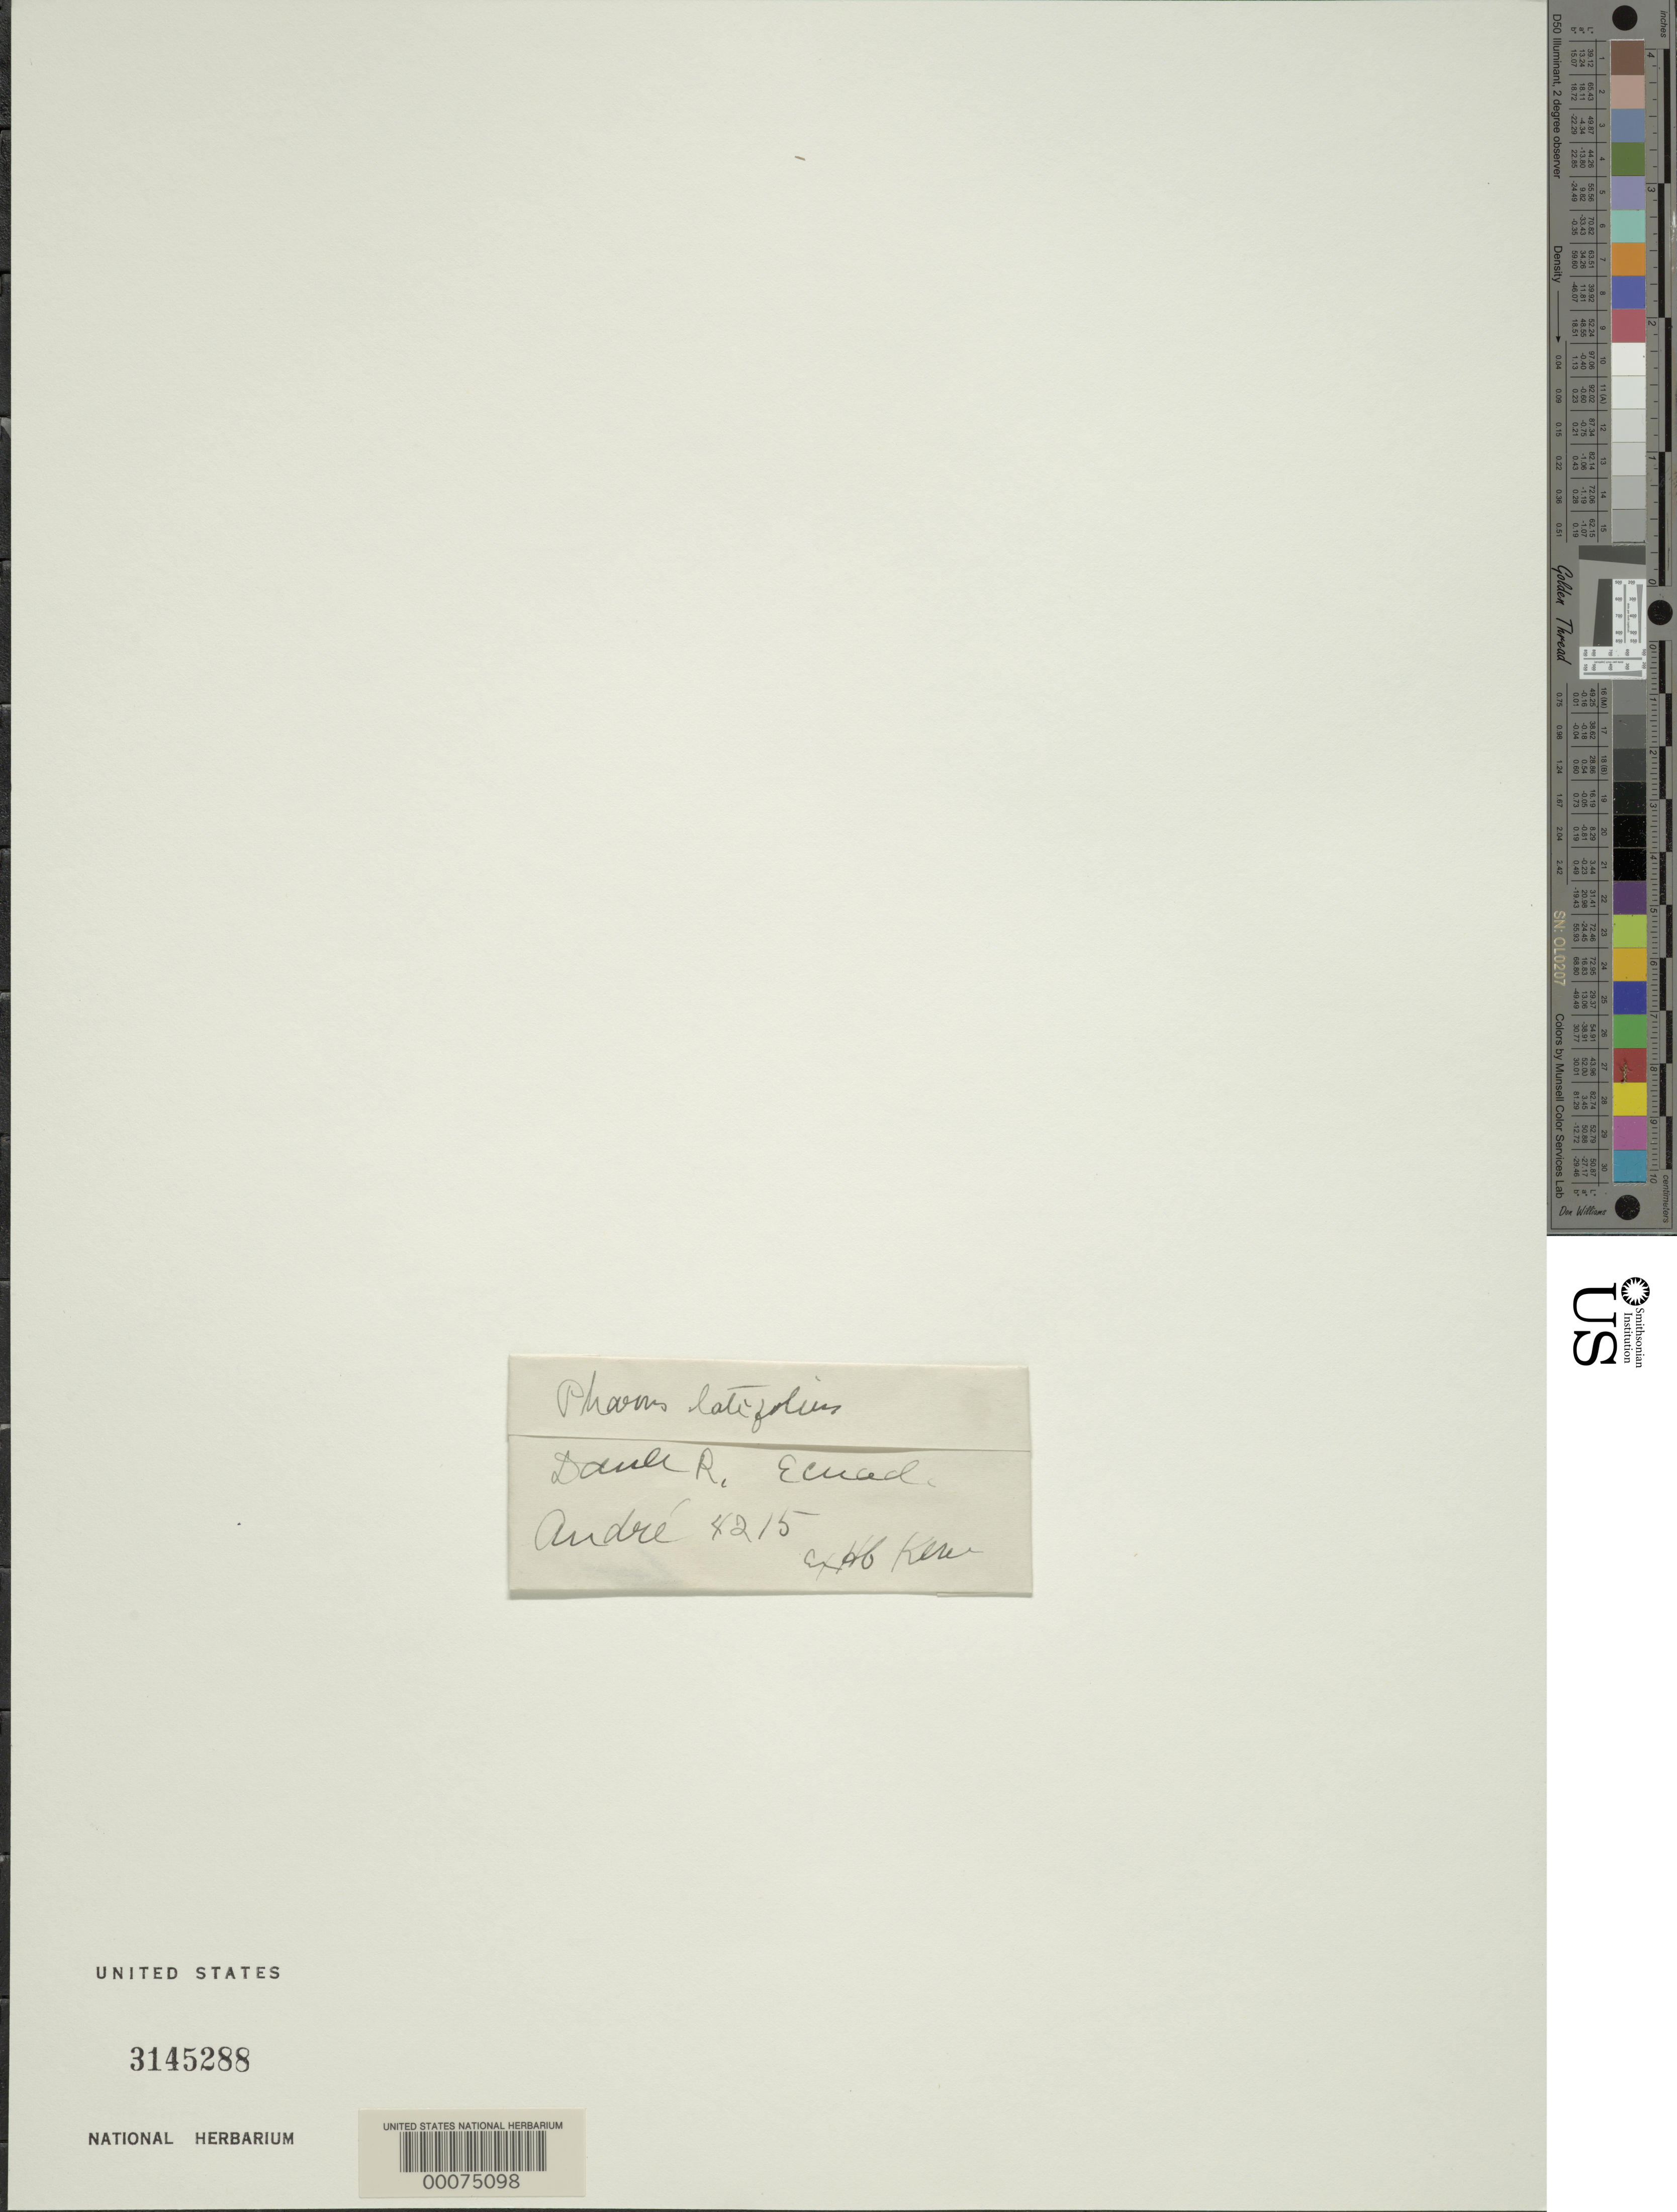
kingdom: Plantae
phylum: Tracheophyta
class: Liliopsida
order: Poales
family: Poaceae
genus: Pharus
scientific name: Pharus latifolius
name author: L.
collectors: É. F. André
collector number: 4215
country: Ecuador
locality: Daule River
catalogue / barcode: US 3145288